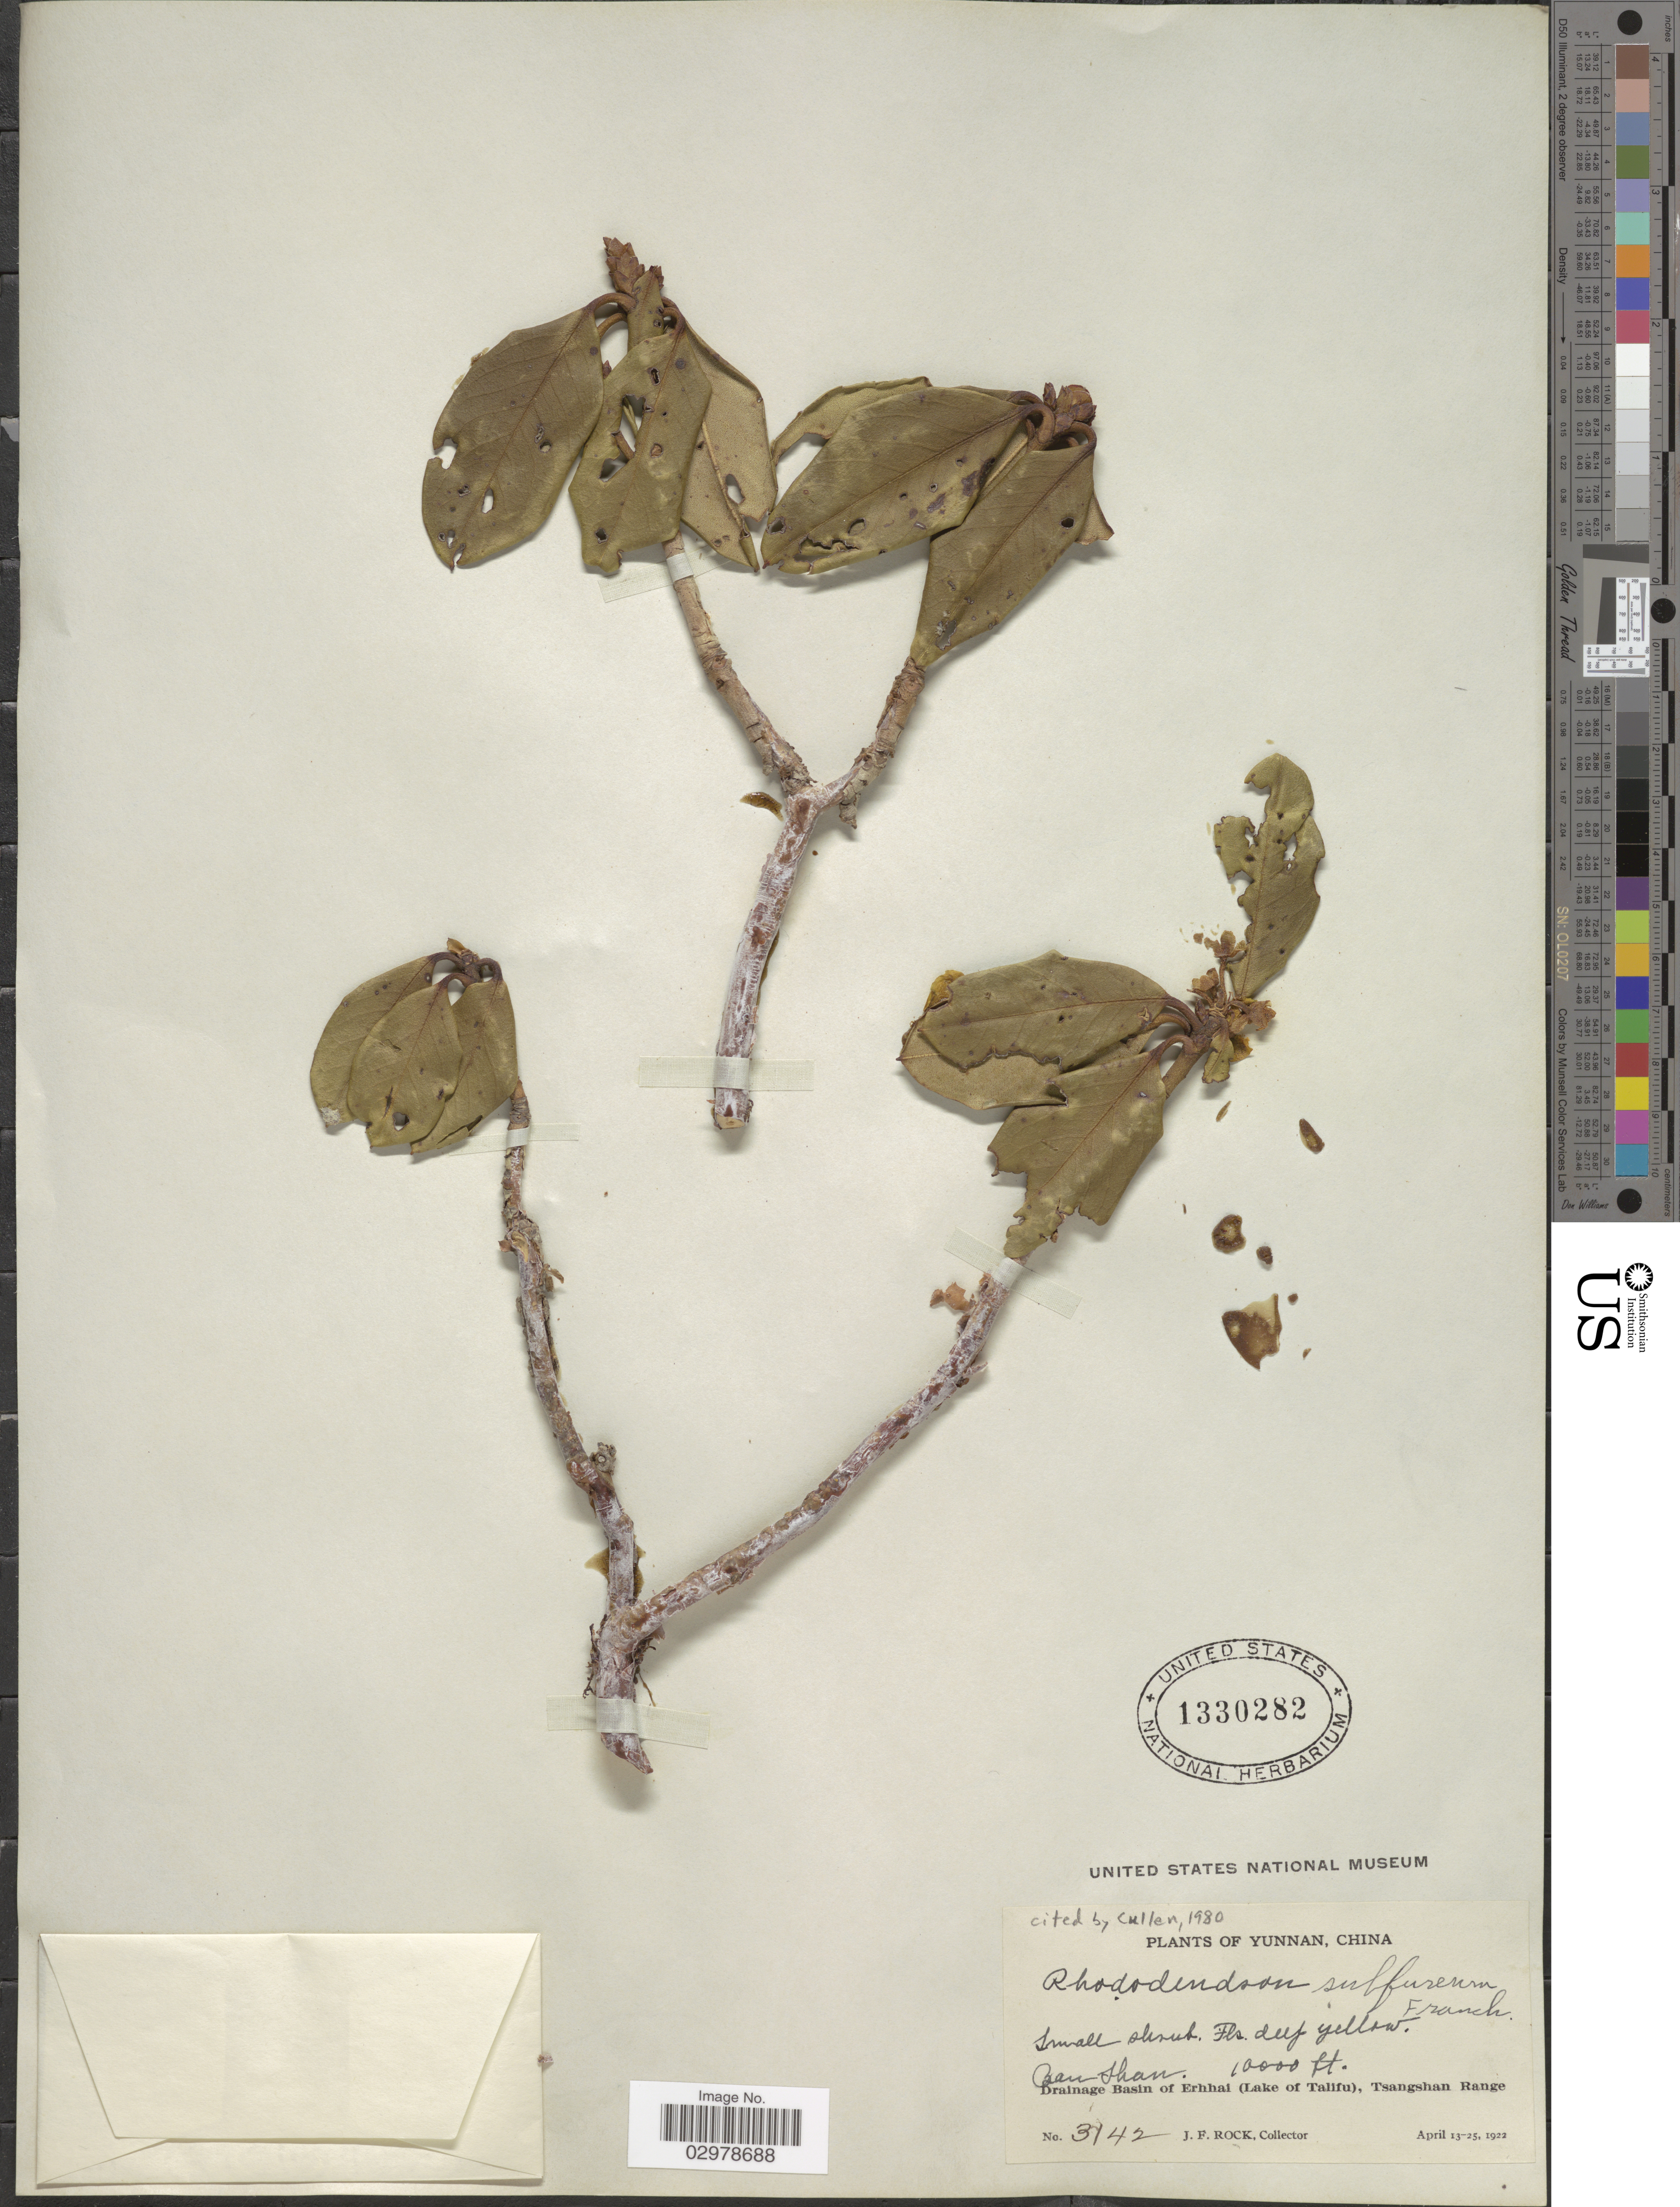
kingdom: Plantae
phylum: Tracheophyta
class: Magnoliopsida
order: Ericales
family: Ericaceae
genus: Rhododendron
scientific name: Rhododendron sulfureum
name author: Franch.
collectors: J. Rock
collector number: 3142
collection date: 1922-04-13/1922-04-25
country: China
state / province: Yunnan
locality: Ban Shan. Drainage Basin of Erhhai (Lake of Talifu), Tsangshan Range.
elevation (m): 3048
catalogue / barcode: US 1330282